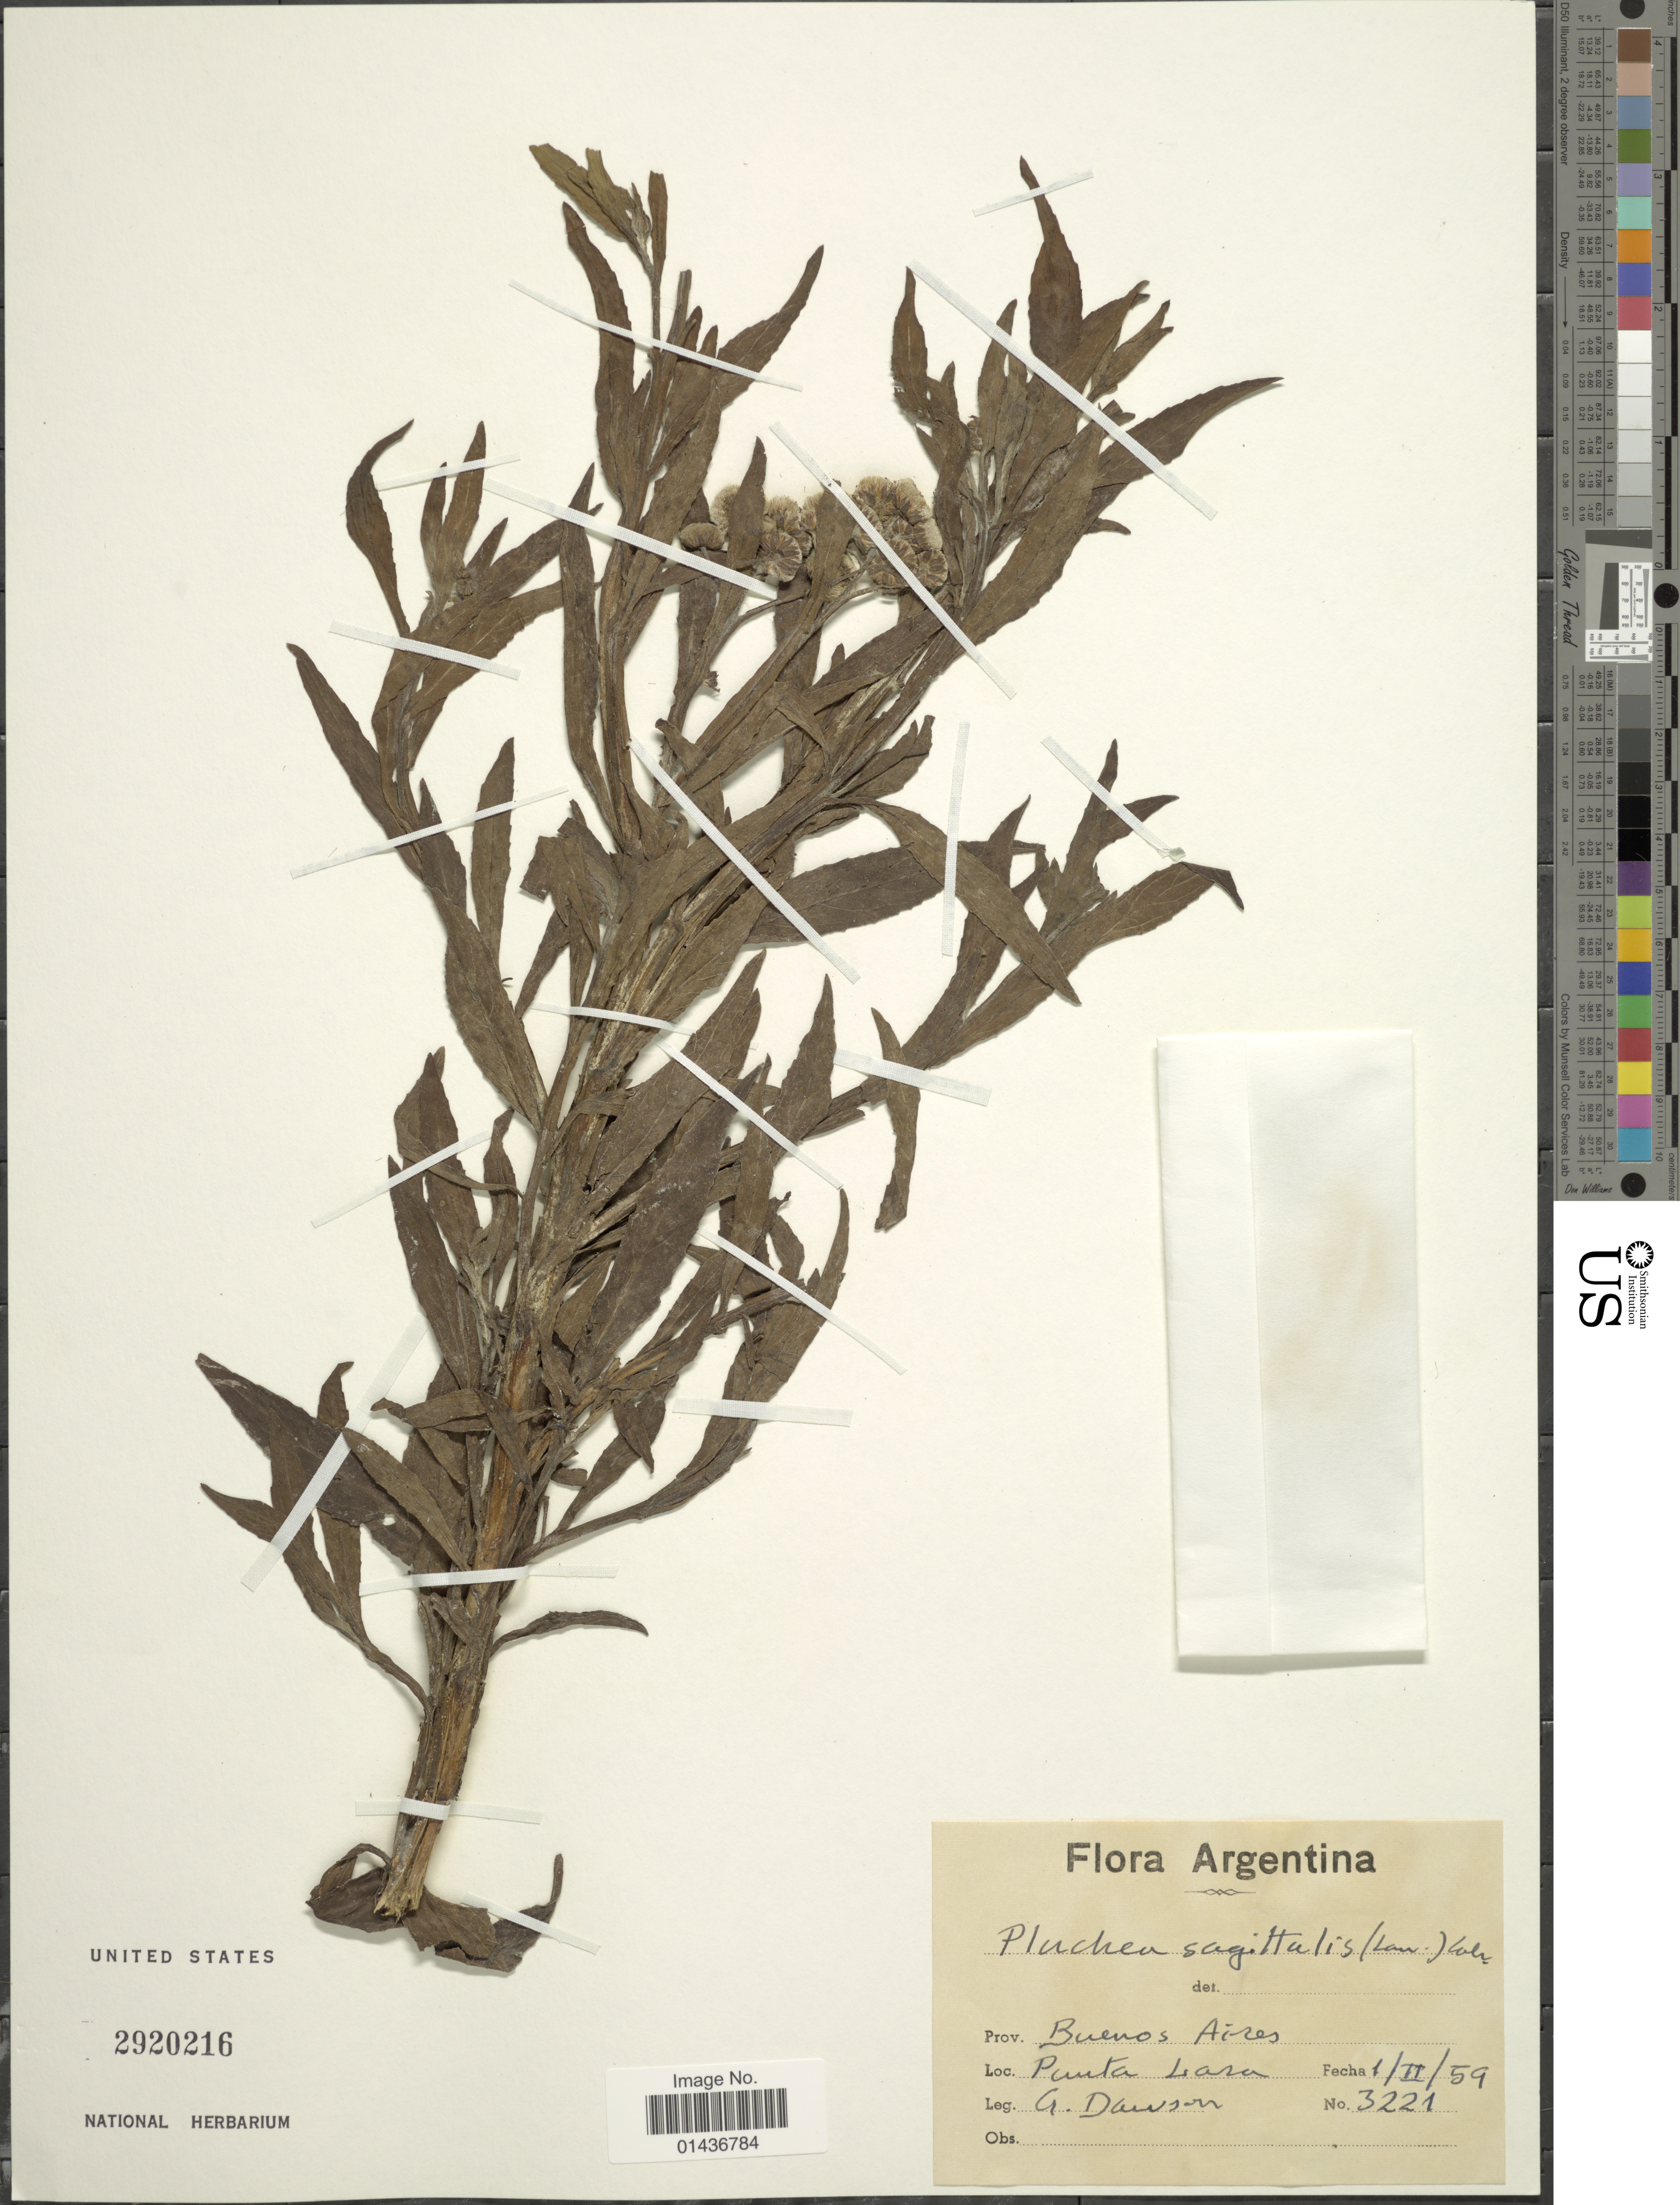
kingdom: Plantae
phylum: Tracheophyta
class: Magnoliopsida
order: Asterales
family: Asteraceae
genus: Pluchea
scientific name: Pluchea sagittalis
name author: (Lam.) Cabrera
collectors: G. Dawson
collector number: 3221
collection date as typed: Transcribed d/m/y: 1/2/59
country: Argentina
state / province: Buenos Aires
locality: Prov. Buenos Aires, Punta Lara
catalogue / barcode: US 2920216